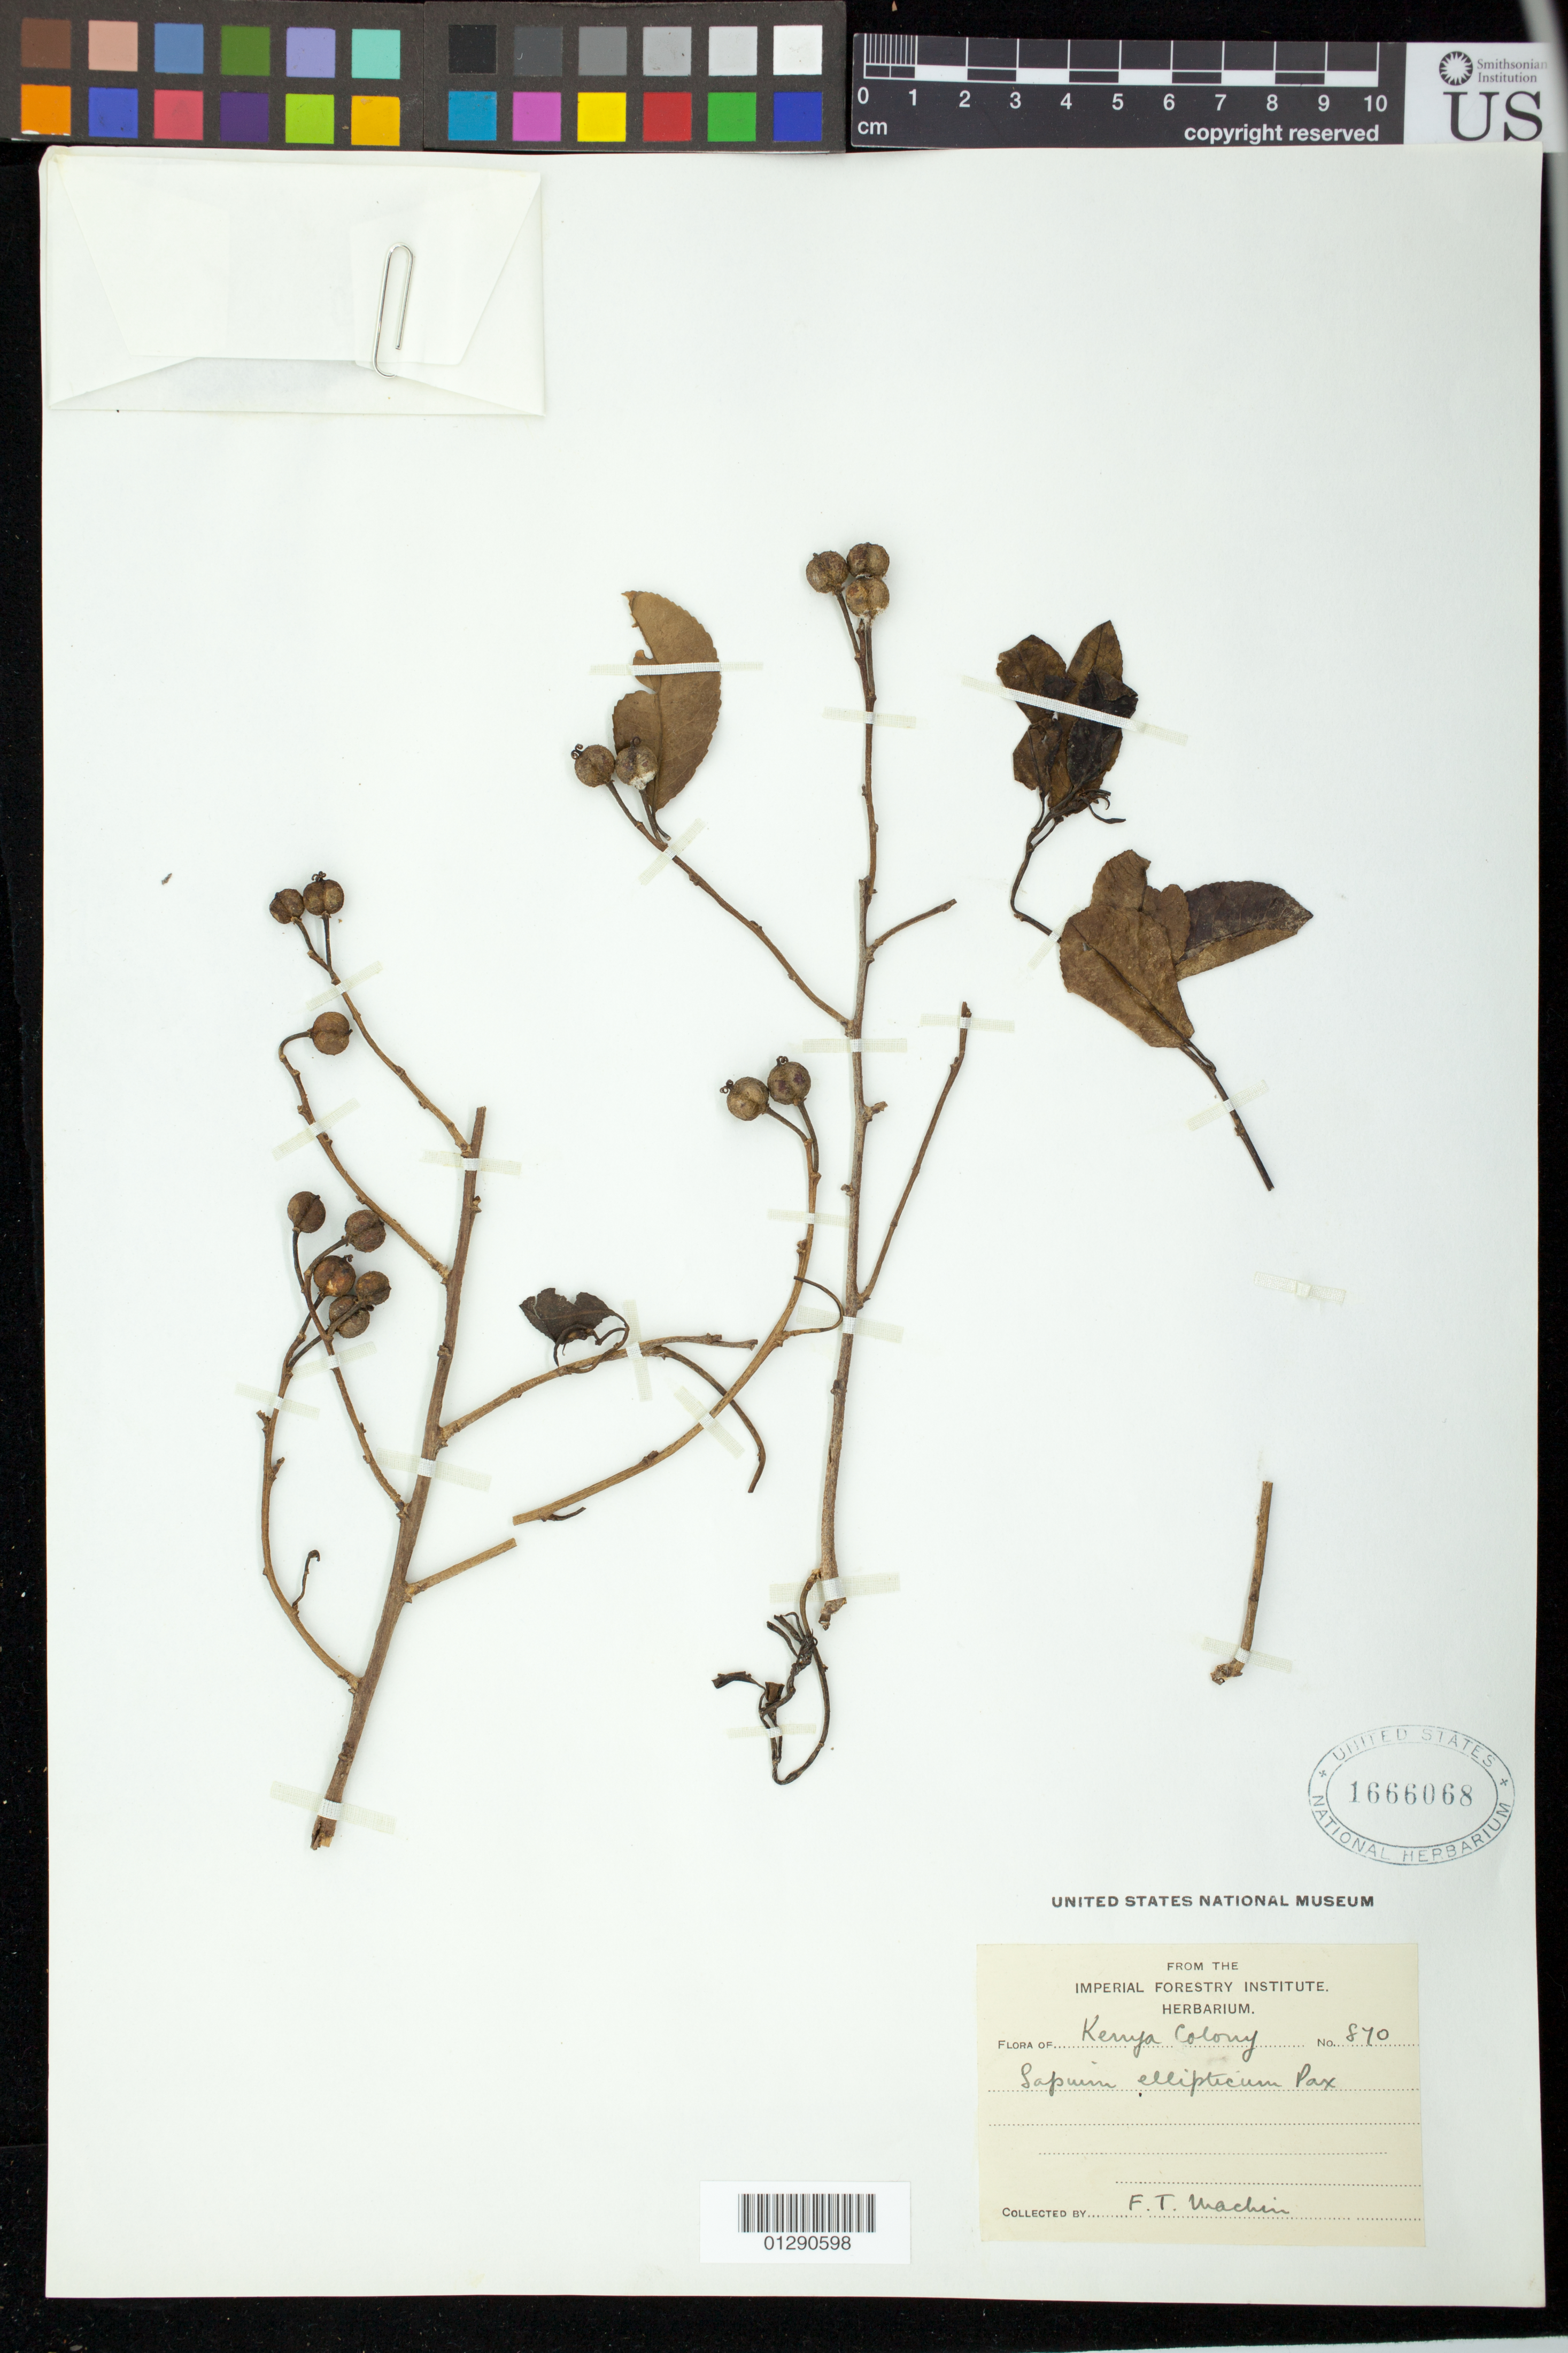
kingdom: Plantae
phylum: Tracheophyta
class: Magnoliopsida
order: Malpighiales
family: Euphorbiaceae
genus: Sapium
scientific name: Sapium ellipticum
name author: (Hochst.) Pax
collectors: F. Machin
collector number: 840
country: Kenya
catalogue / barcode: US 1666068